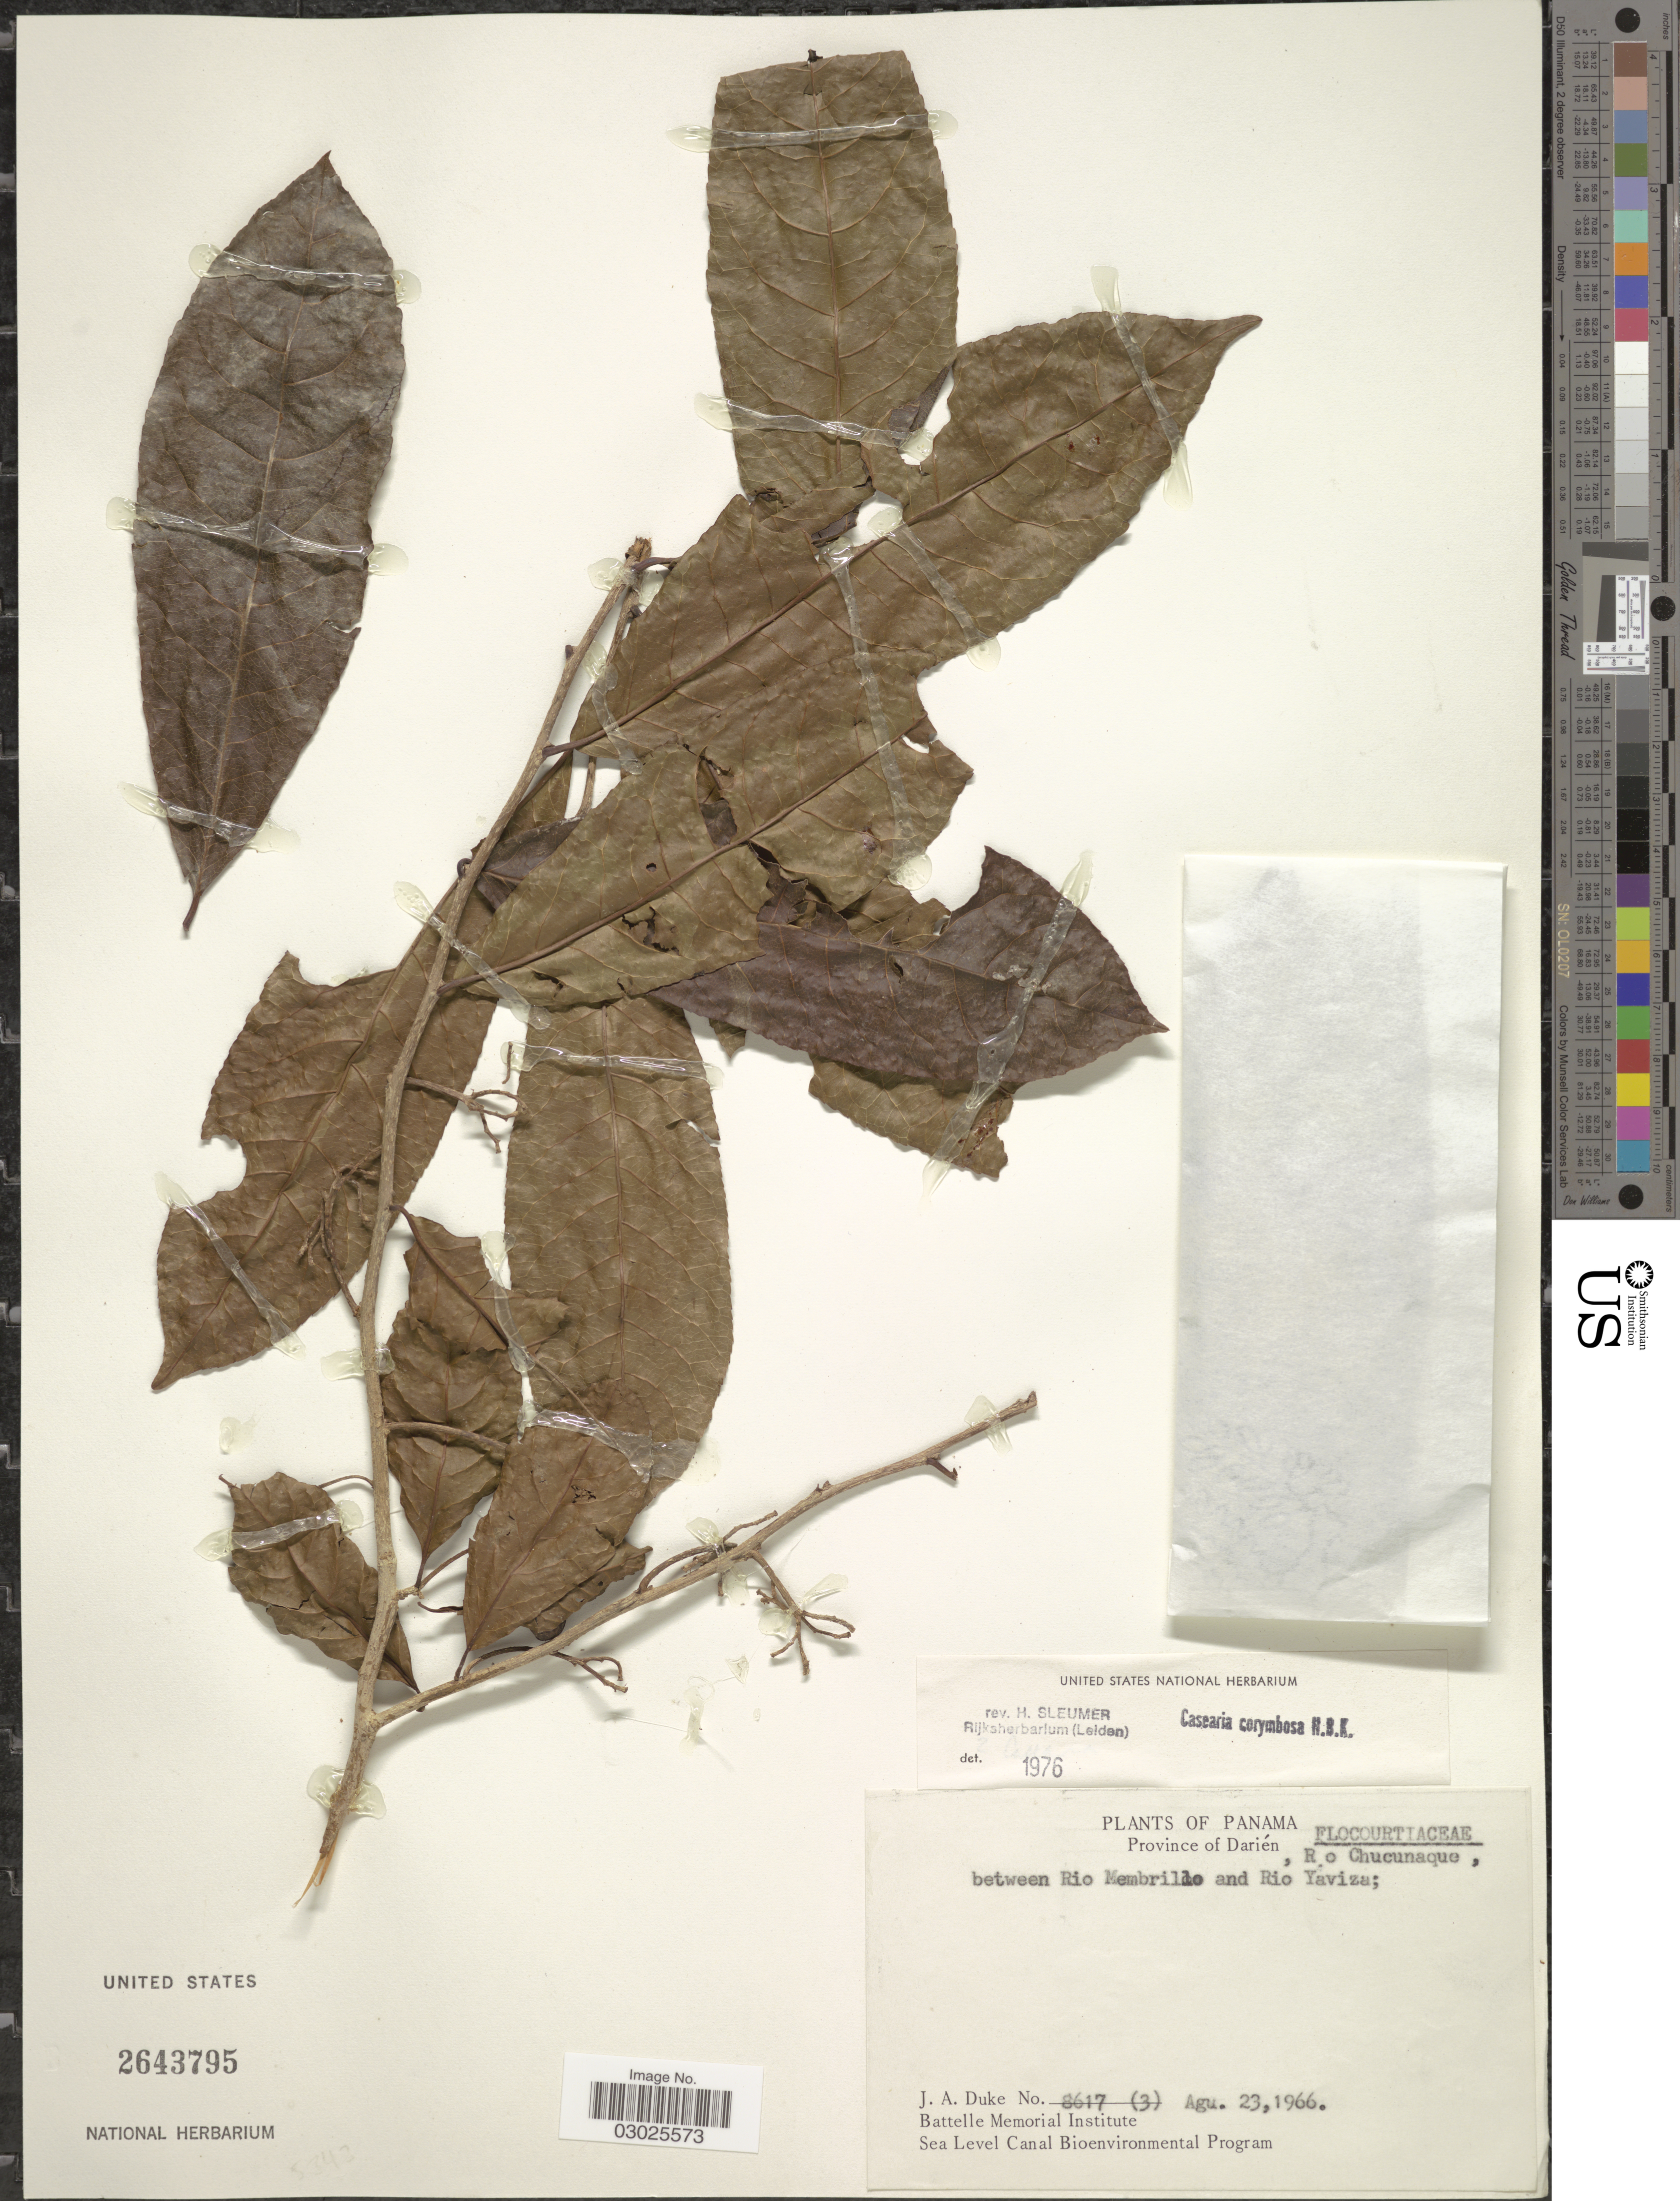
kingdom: Plantae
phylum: Tracheophyta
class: Magnoliopsida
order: Malpighiales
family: Salicaceae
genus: Casearia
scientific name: Casearia corymbosa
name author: Kunth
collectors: J. A. Duke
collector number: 8617 (3)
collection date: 1966-08-23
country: Panama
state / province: Darién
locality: R.o Chucunaque, between Membrillo and Rio Yaviza.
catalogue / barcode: US 2643795